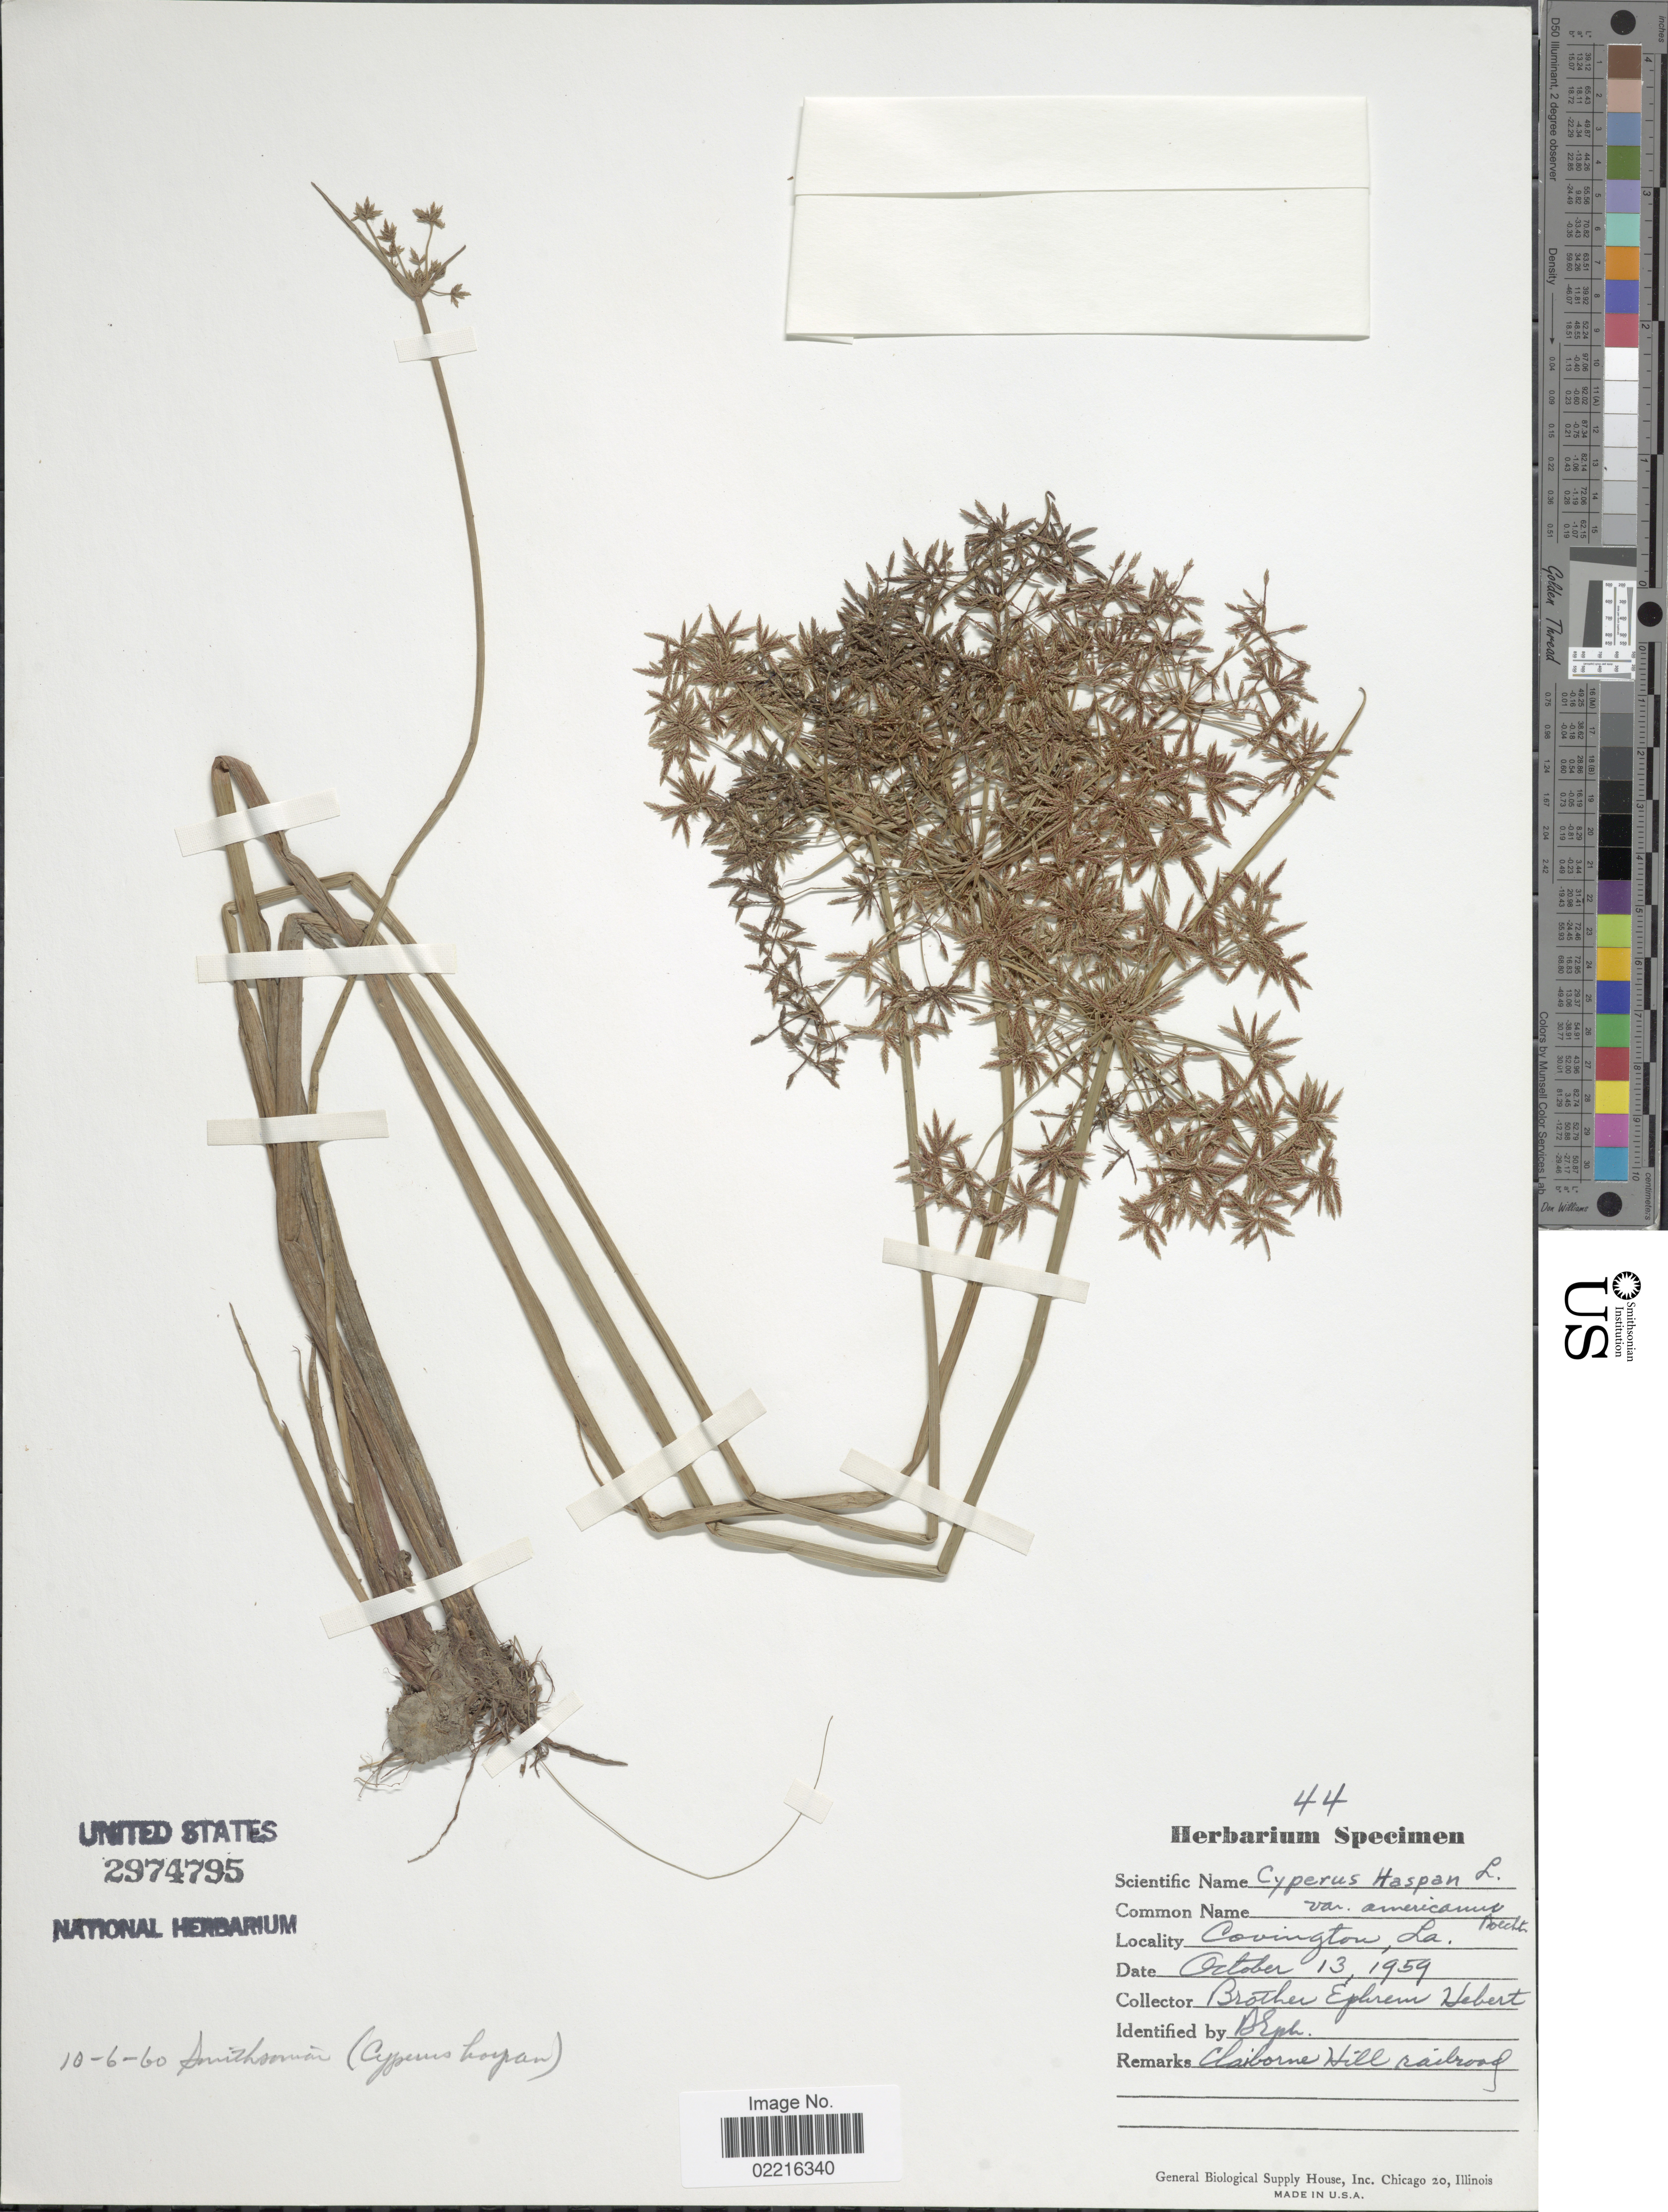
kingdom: Plantae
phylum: Tracheophyta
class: Liliopsida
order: Poales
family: Cyperaceae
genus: Cyperus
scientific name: Cyperus haspan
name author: L.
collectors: E. Hebert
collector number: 44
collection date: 1959-10-13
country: United States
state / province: Louisiana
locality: Covington, La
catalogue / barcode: US 2974795